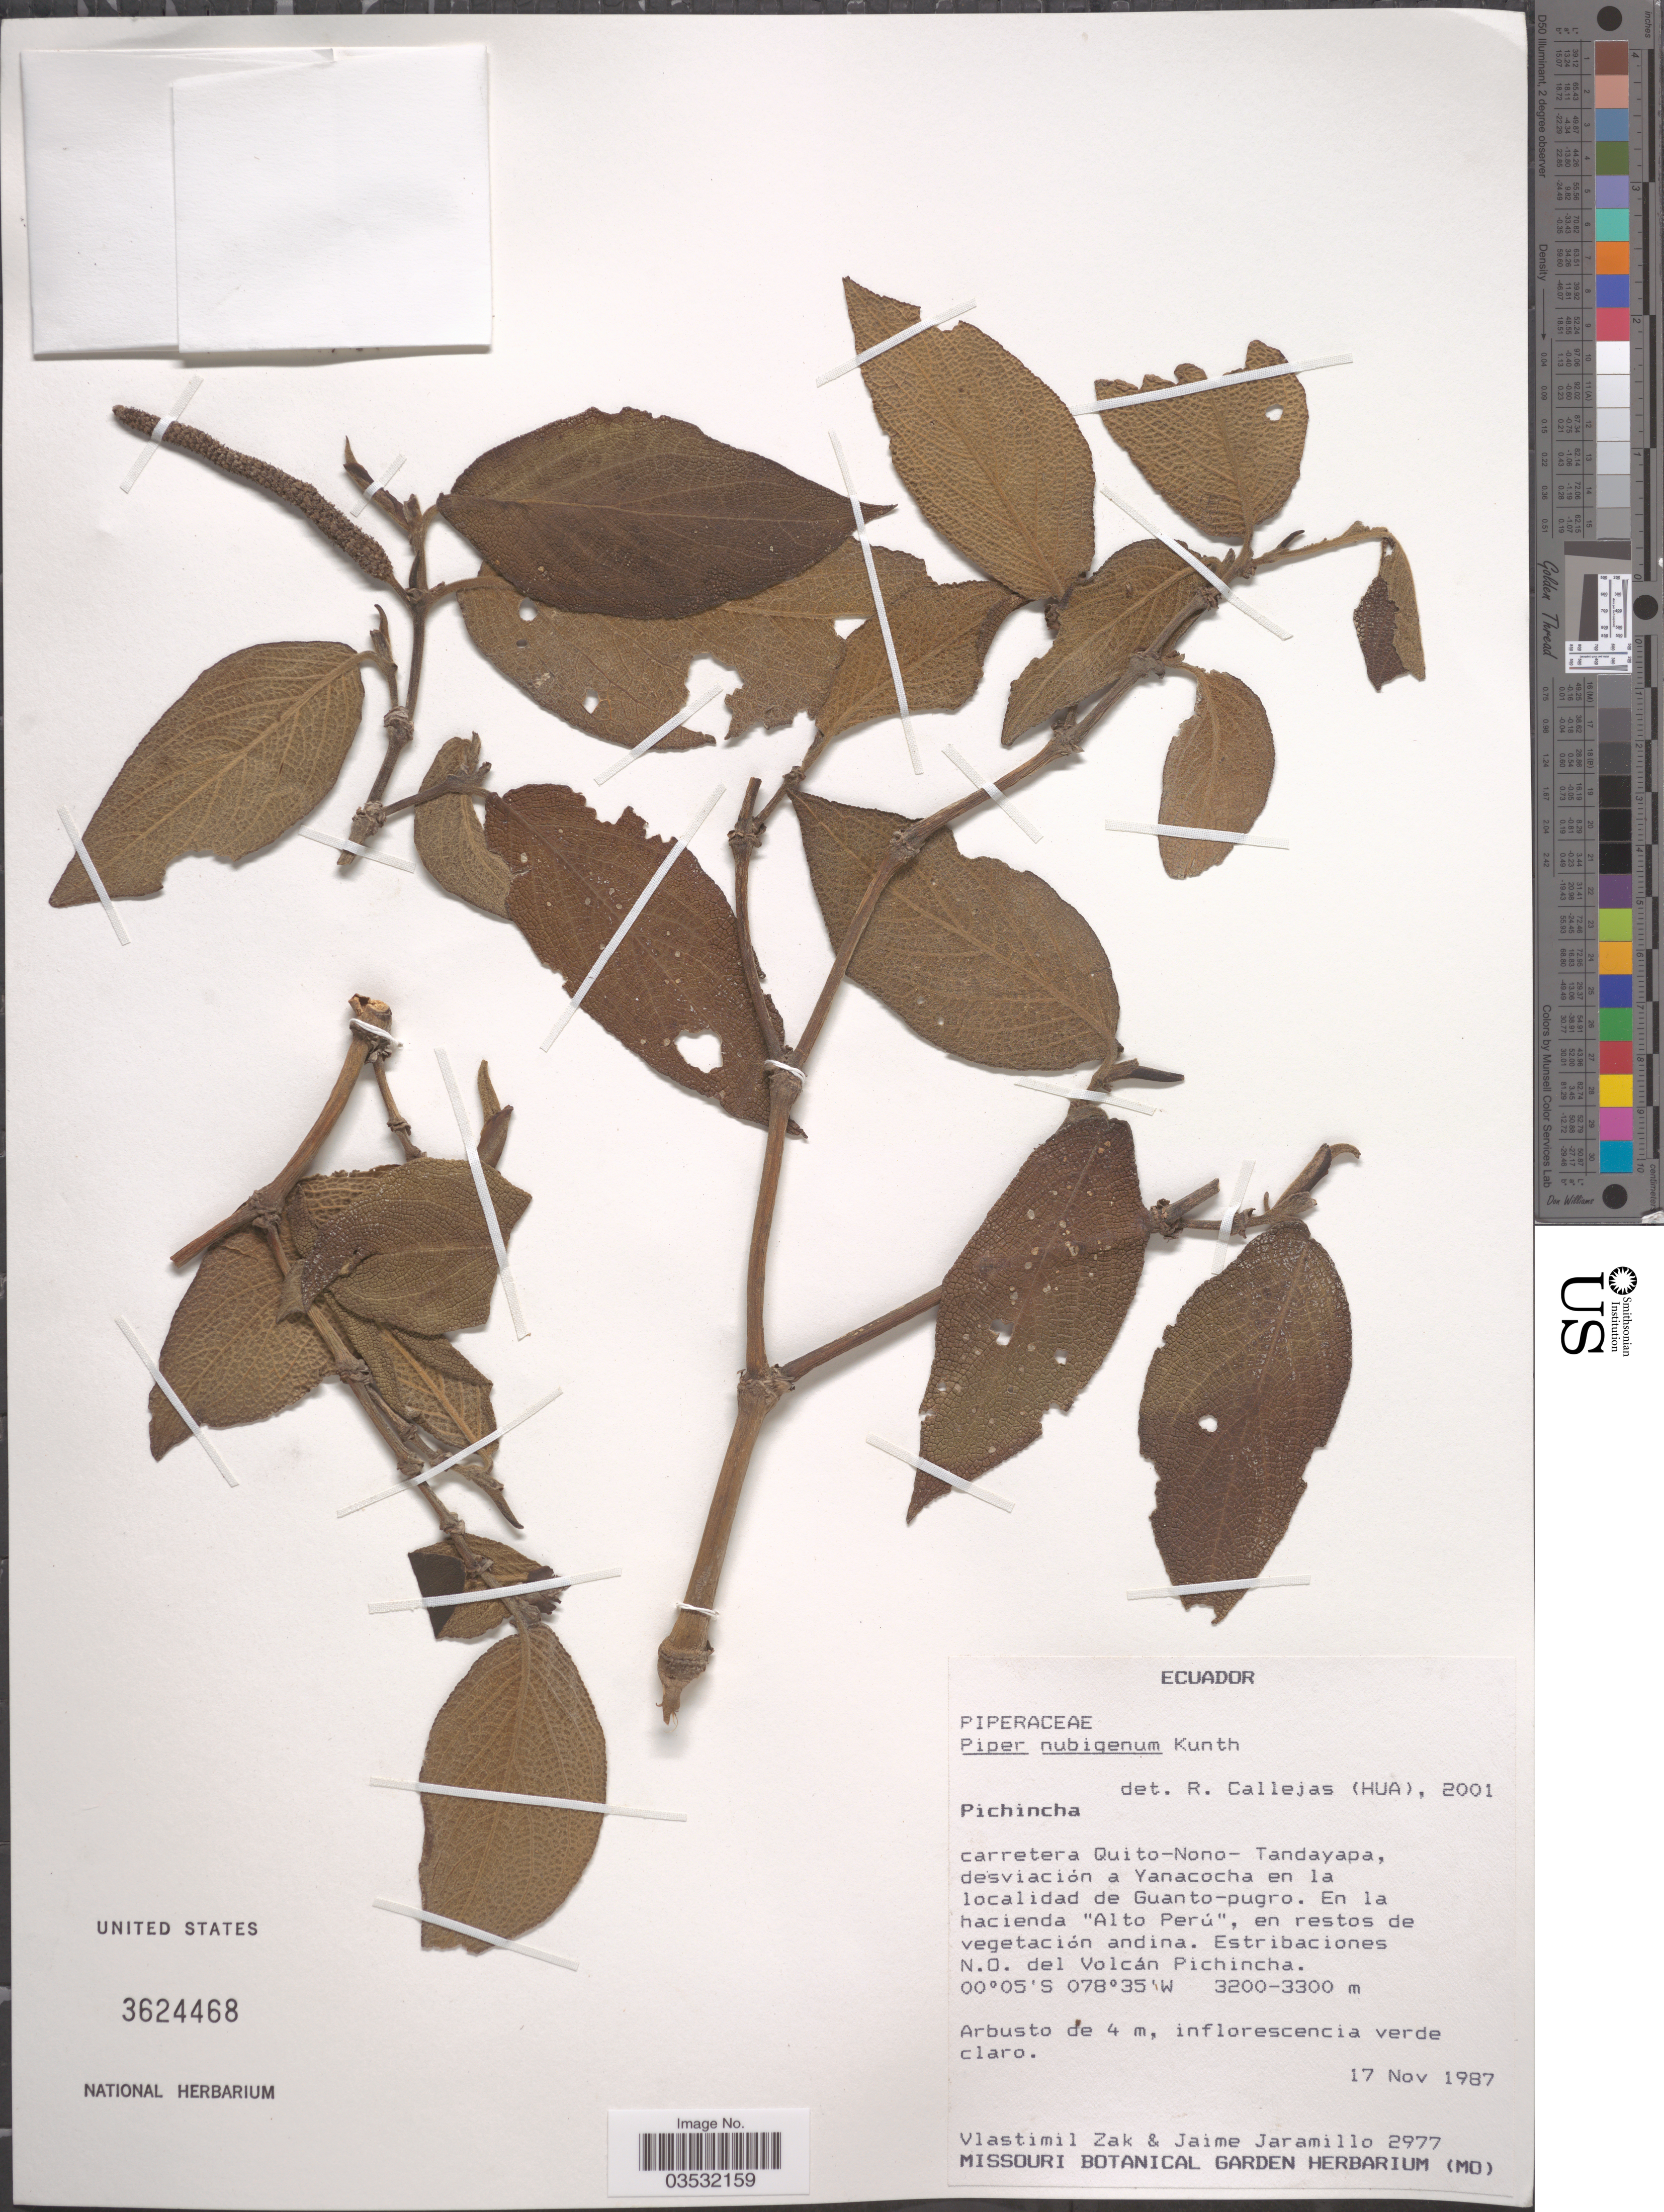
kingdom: Plantae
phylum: Tracheophyta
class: Magnoliopsida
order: Piperales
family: Piperaceae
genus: Piper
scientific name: Piper nubigenum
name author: Kunth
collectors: V. Zak & J. Jaramillo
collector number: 2977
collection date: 1987-11-17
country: Ecuador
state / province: Pichincha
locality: Carretera Quito-Nono- Tandayapa, desviación a Yanacocha en la localidad de Guanto-pugro. En la hacienda 'Alto Perú'. Estribaciones N.O. del Volcán Pichincha.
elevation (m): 3200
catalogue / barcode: US 3624468